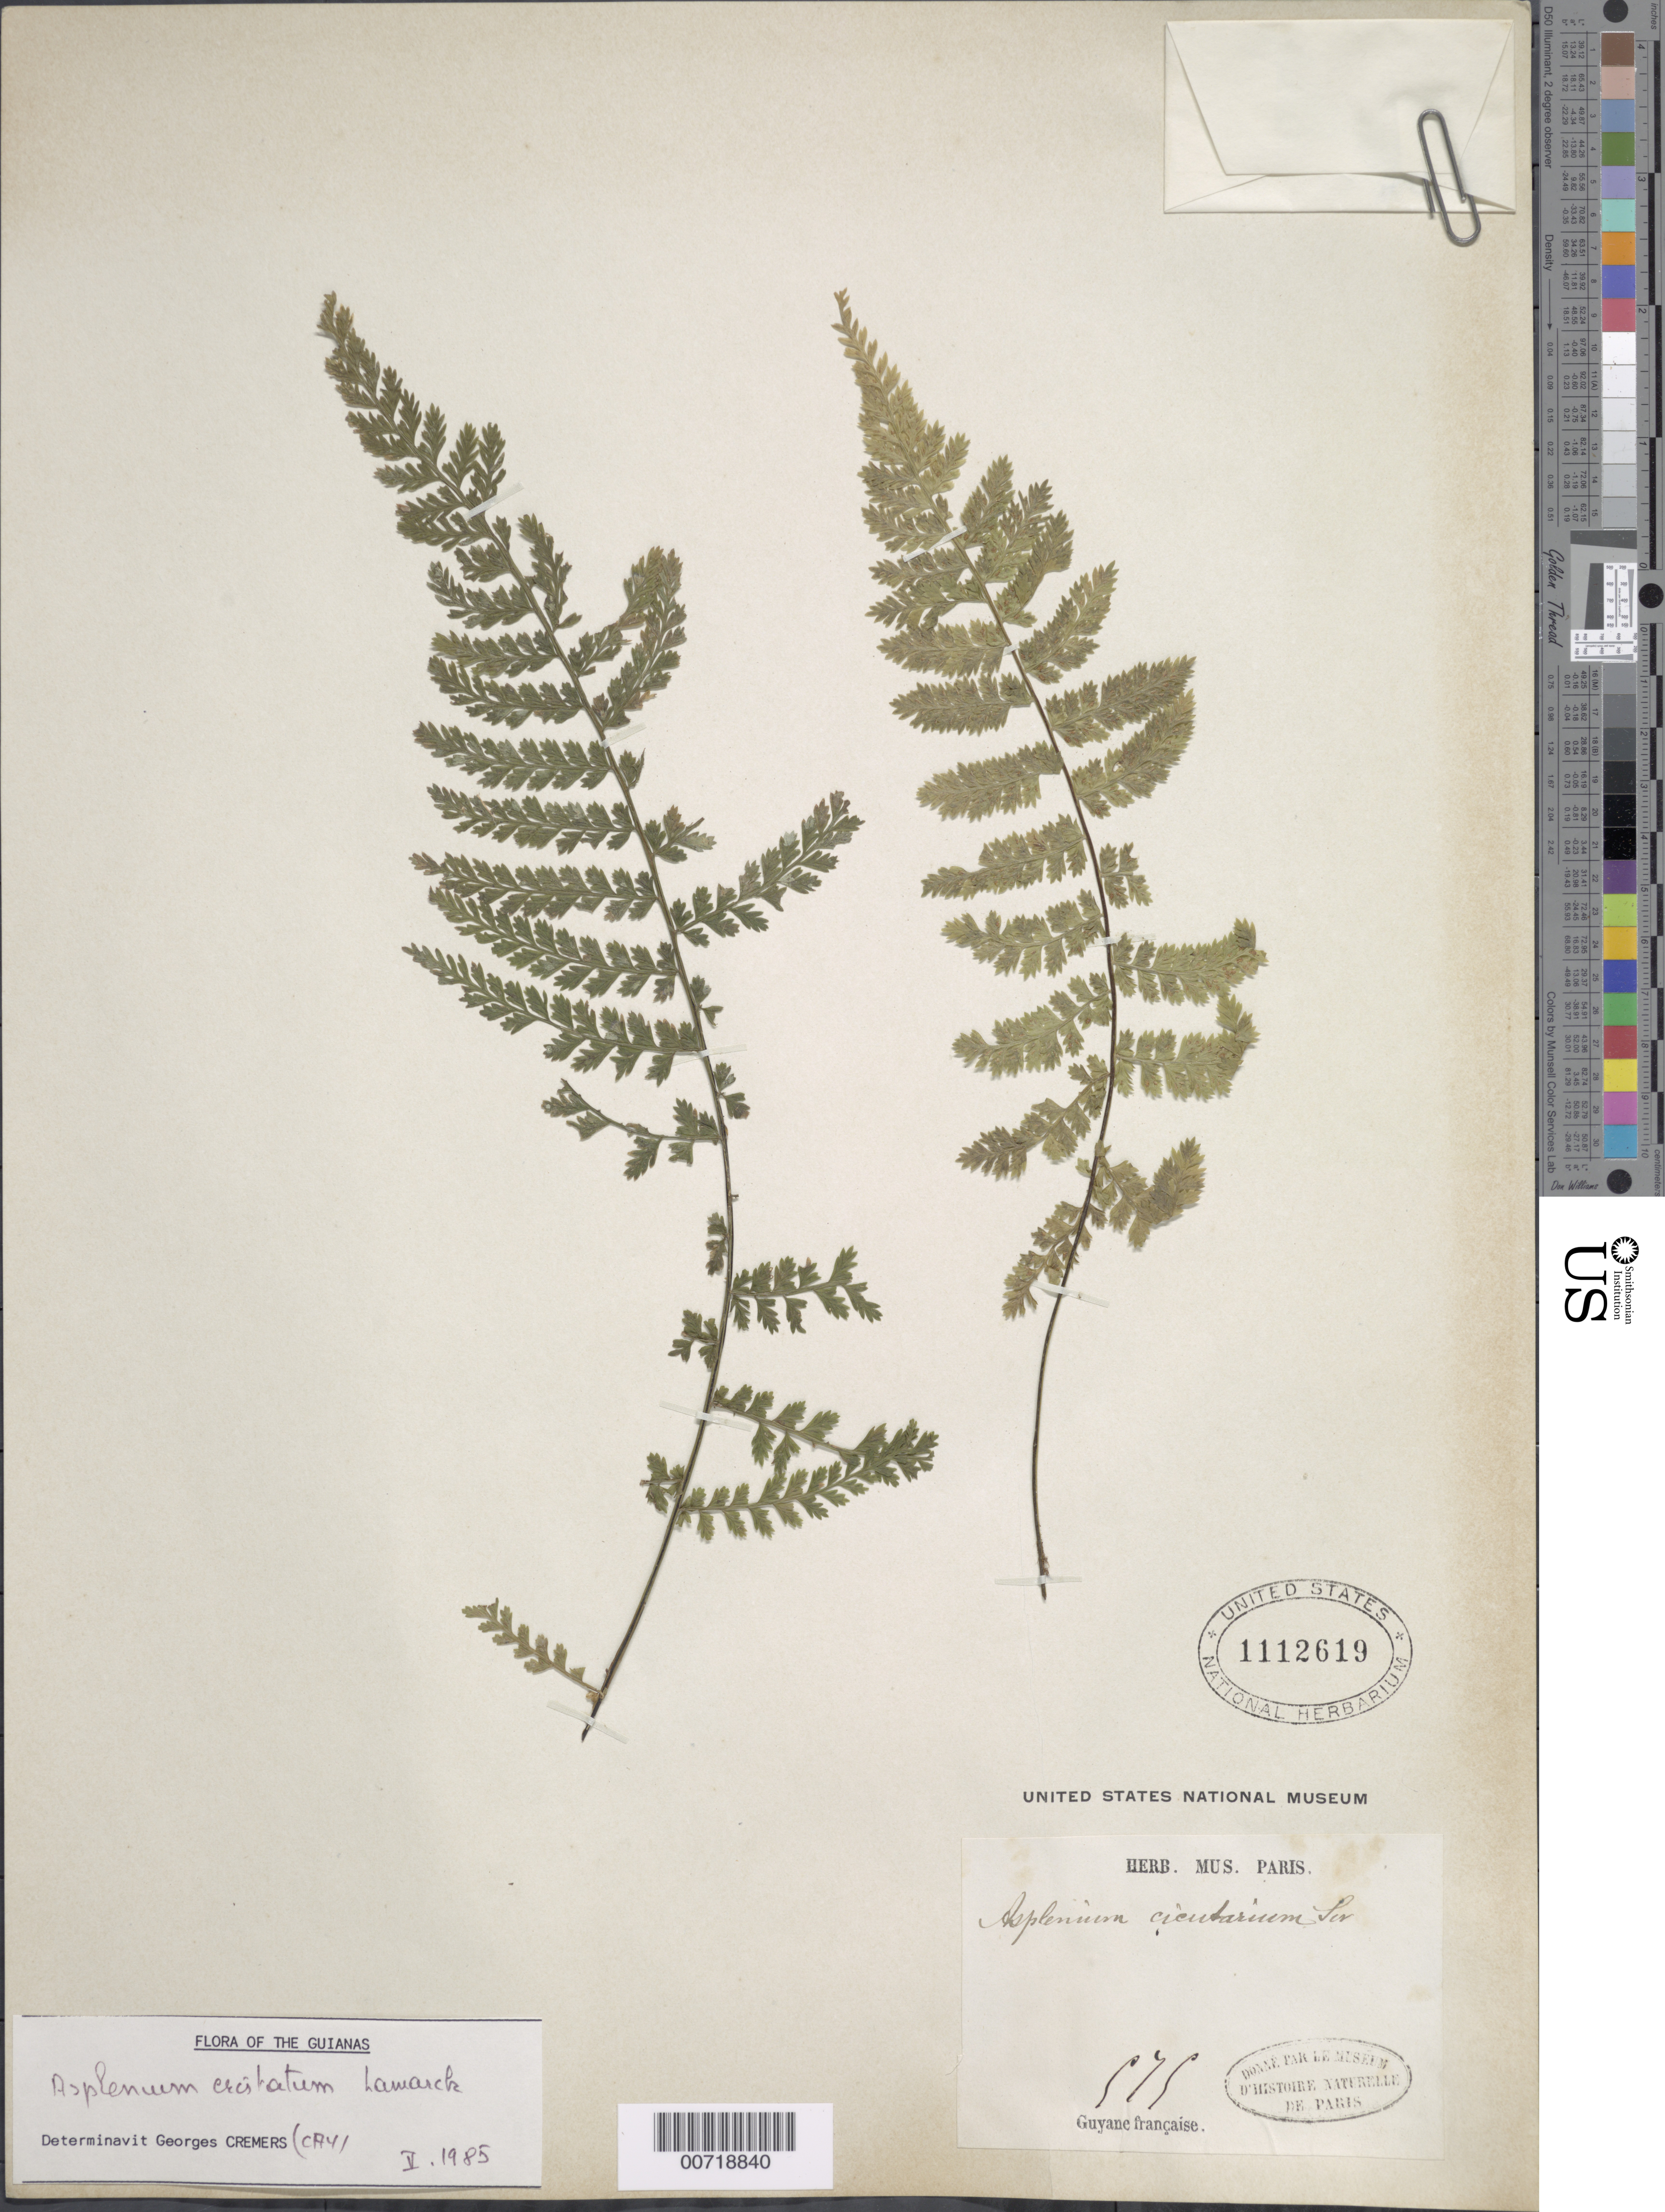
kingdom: Plantae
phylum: Tracheophyta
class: Polypodiopsida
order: Polypodiales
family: Aspleniaceae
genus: Asplenium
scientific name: Asplenium cristatum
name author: Lam.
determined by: Cremers, Georges A.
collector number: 575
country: French Guiana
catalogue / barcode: US 1112619